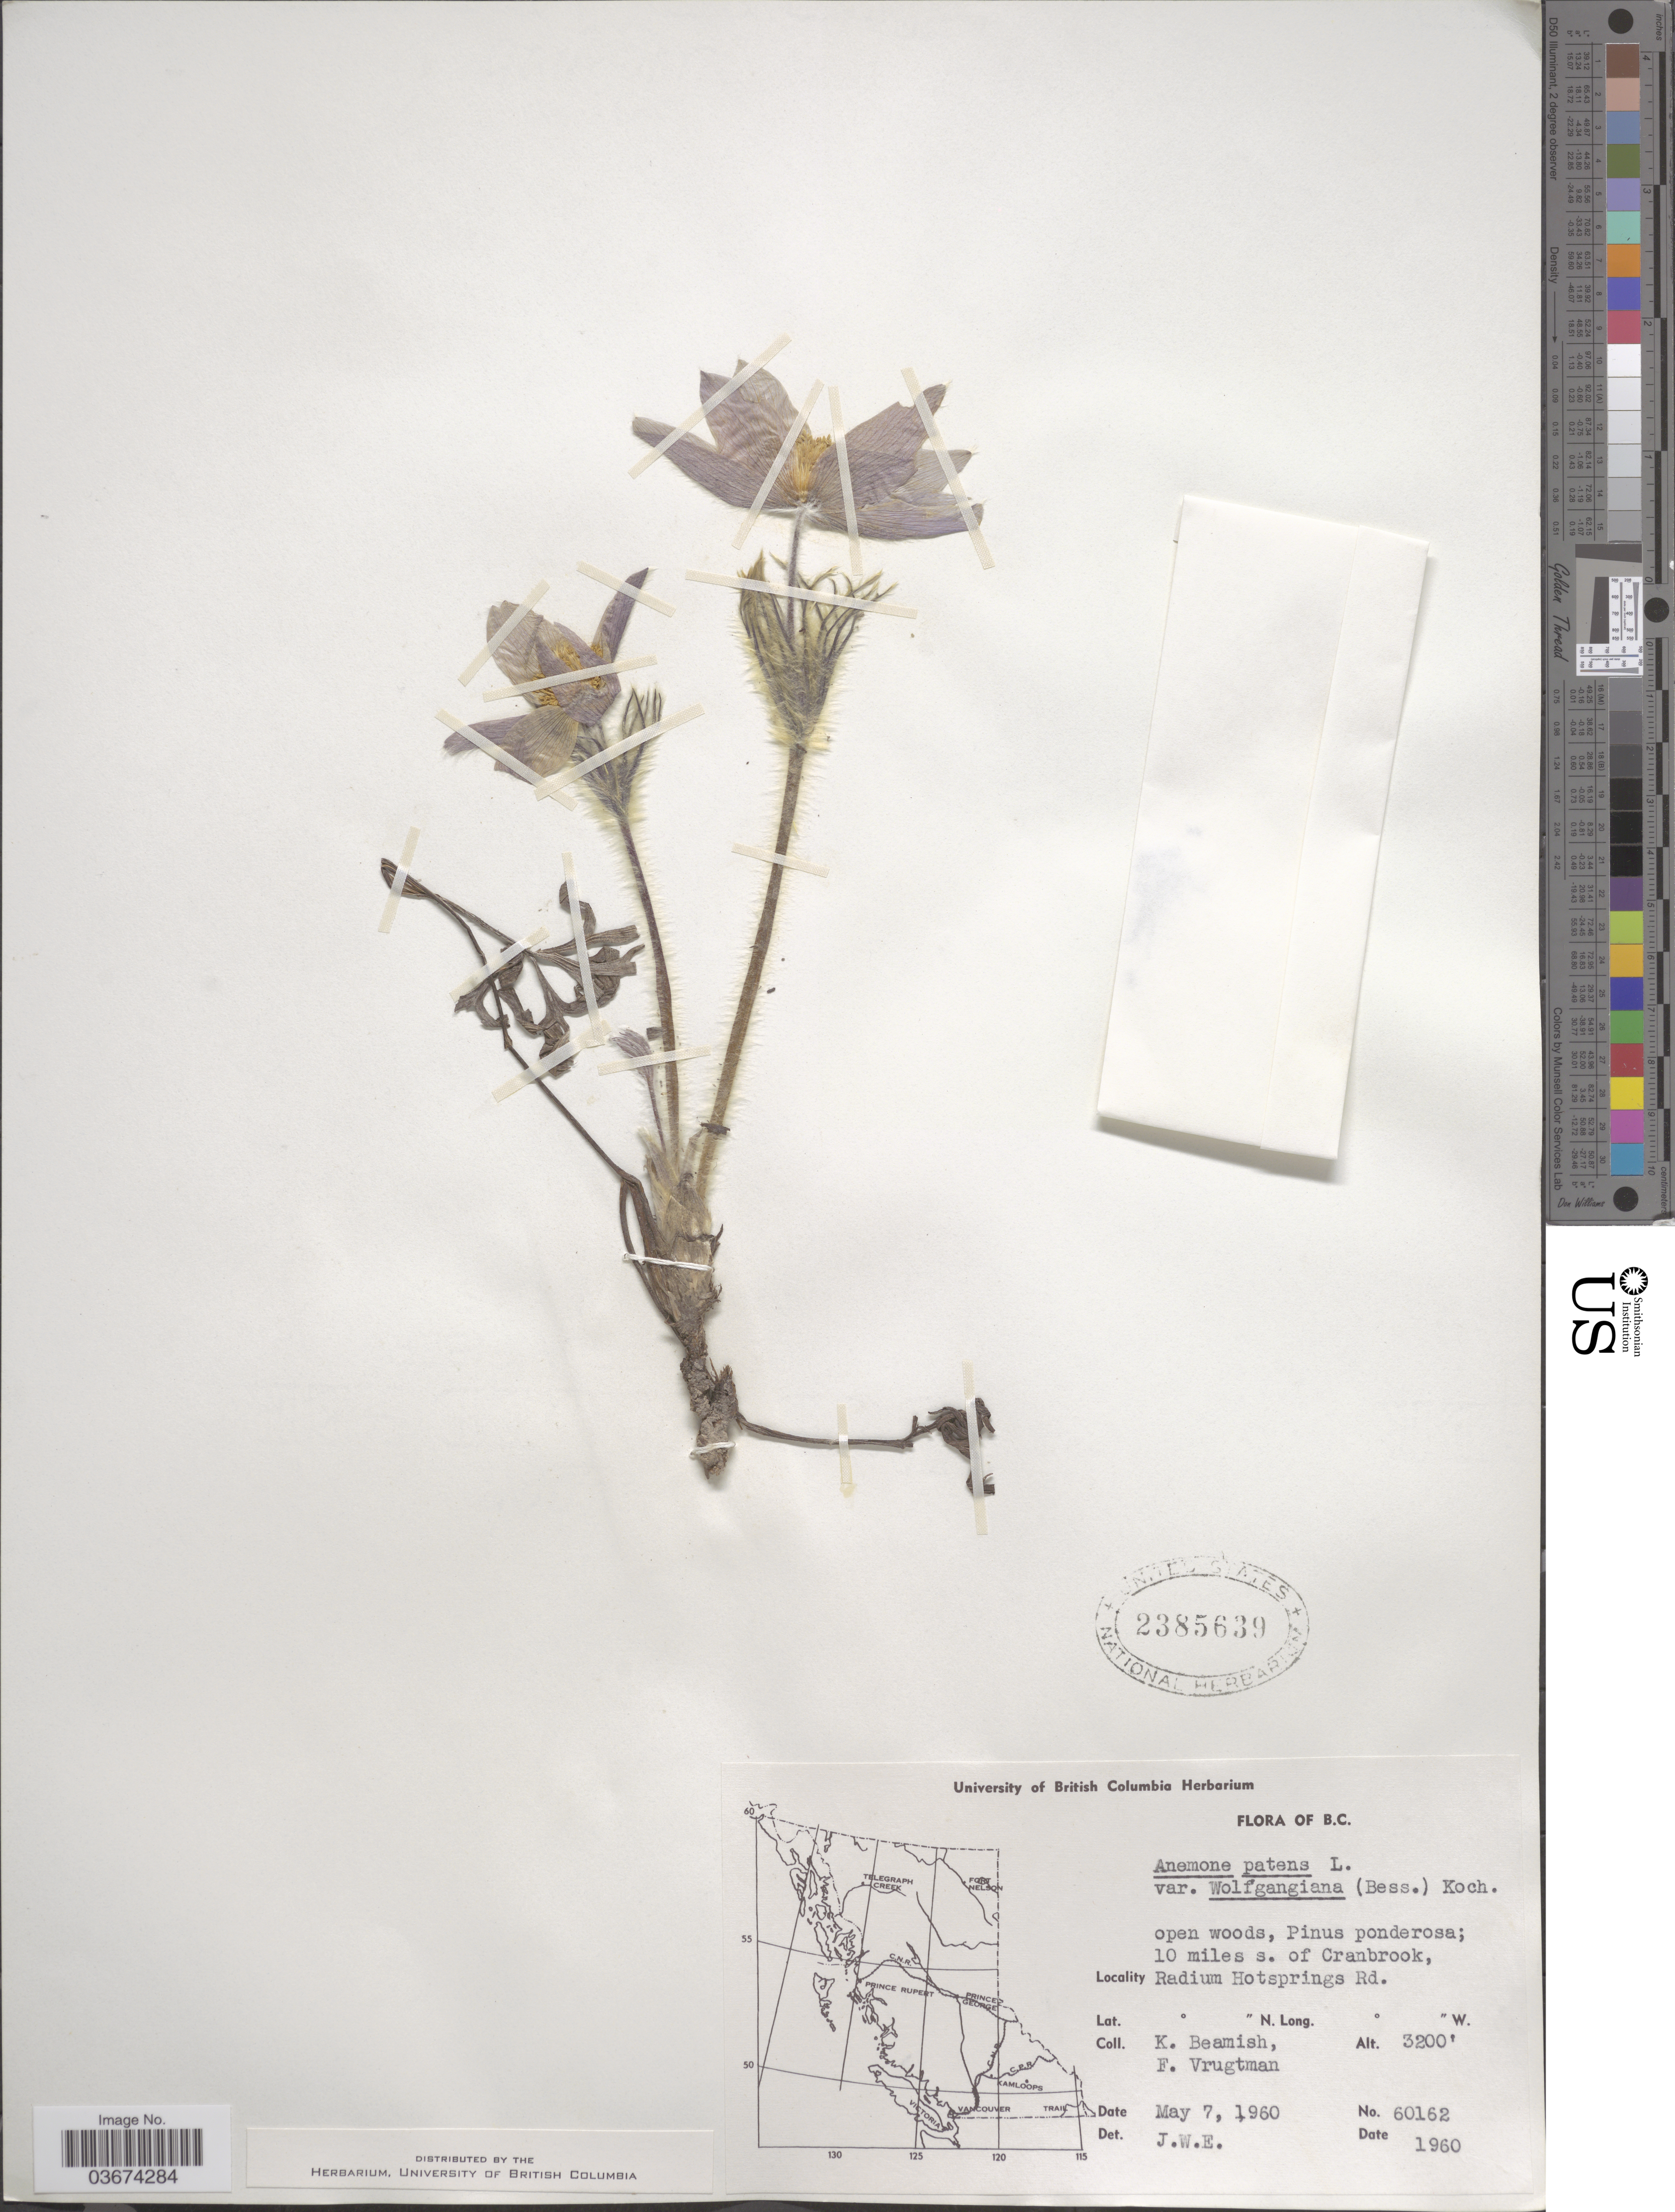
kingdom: Plantae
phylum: Tracheophyta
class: Magnoliopsida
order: Ranunculales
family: Ranunculaceae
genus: Pulsatilla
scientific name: Pulsatilla nuttalliana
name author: (DC.) Bercht. & J. Presl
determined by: Strong, Mark T., (BOT), Smithsonian Institution - National Museum of Natural History (UNITED STATES)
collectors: K. Beamish & F. Vrugtman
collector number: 60162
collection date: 1960-05-07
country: Canada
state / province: British Columbia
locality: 10 miles s. of Cranbrook, Radium Hotsprings Rd.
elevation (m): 975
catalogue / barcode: US 2385639